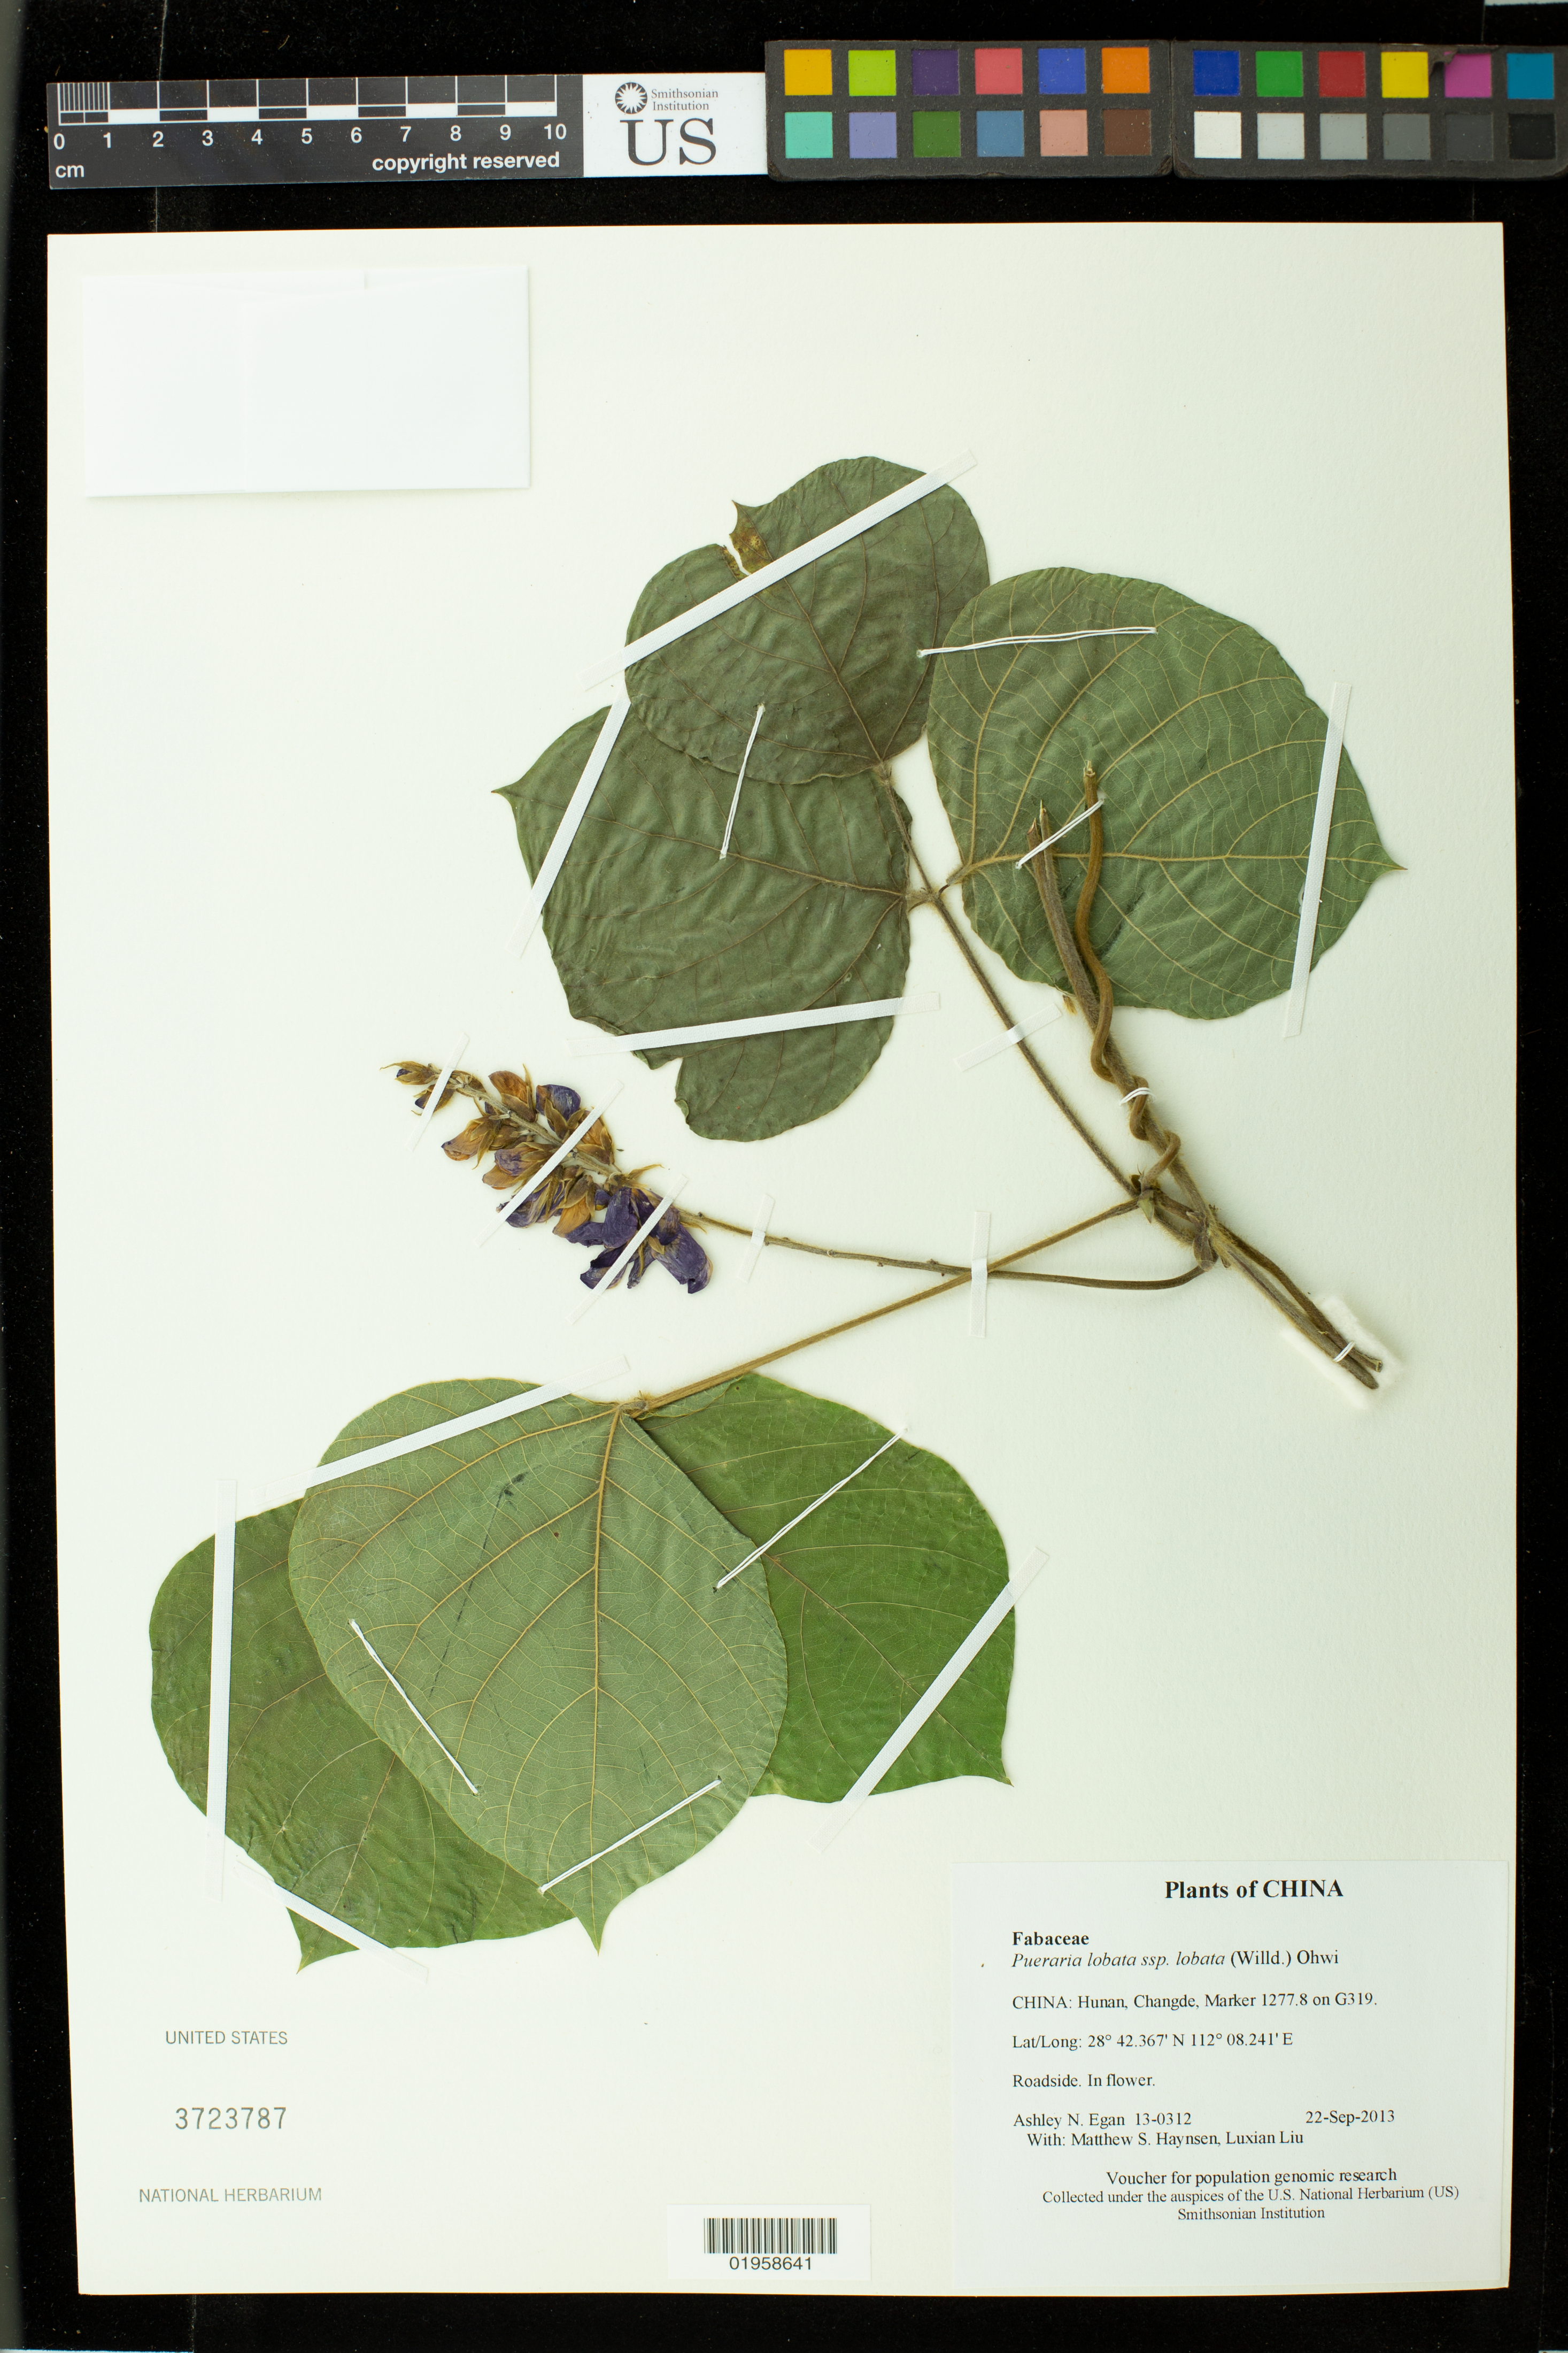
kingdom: Plantae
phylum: Tracheophyta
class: Magnoliopsida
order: Fabales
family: Fabaceae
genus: Pueraria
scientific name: Pueraria lobata subsp. lobata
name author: (Willd.) Ohwi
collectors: A. N. Egan, M. Hansen & L. Liu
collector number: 13-0312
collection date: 2013-09-22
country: China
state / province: Hunan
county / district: Changde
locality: Marker 1277.8 on G319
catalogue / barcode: US 3723787